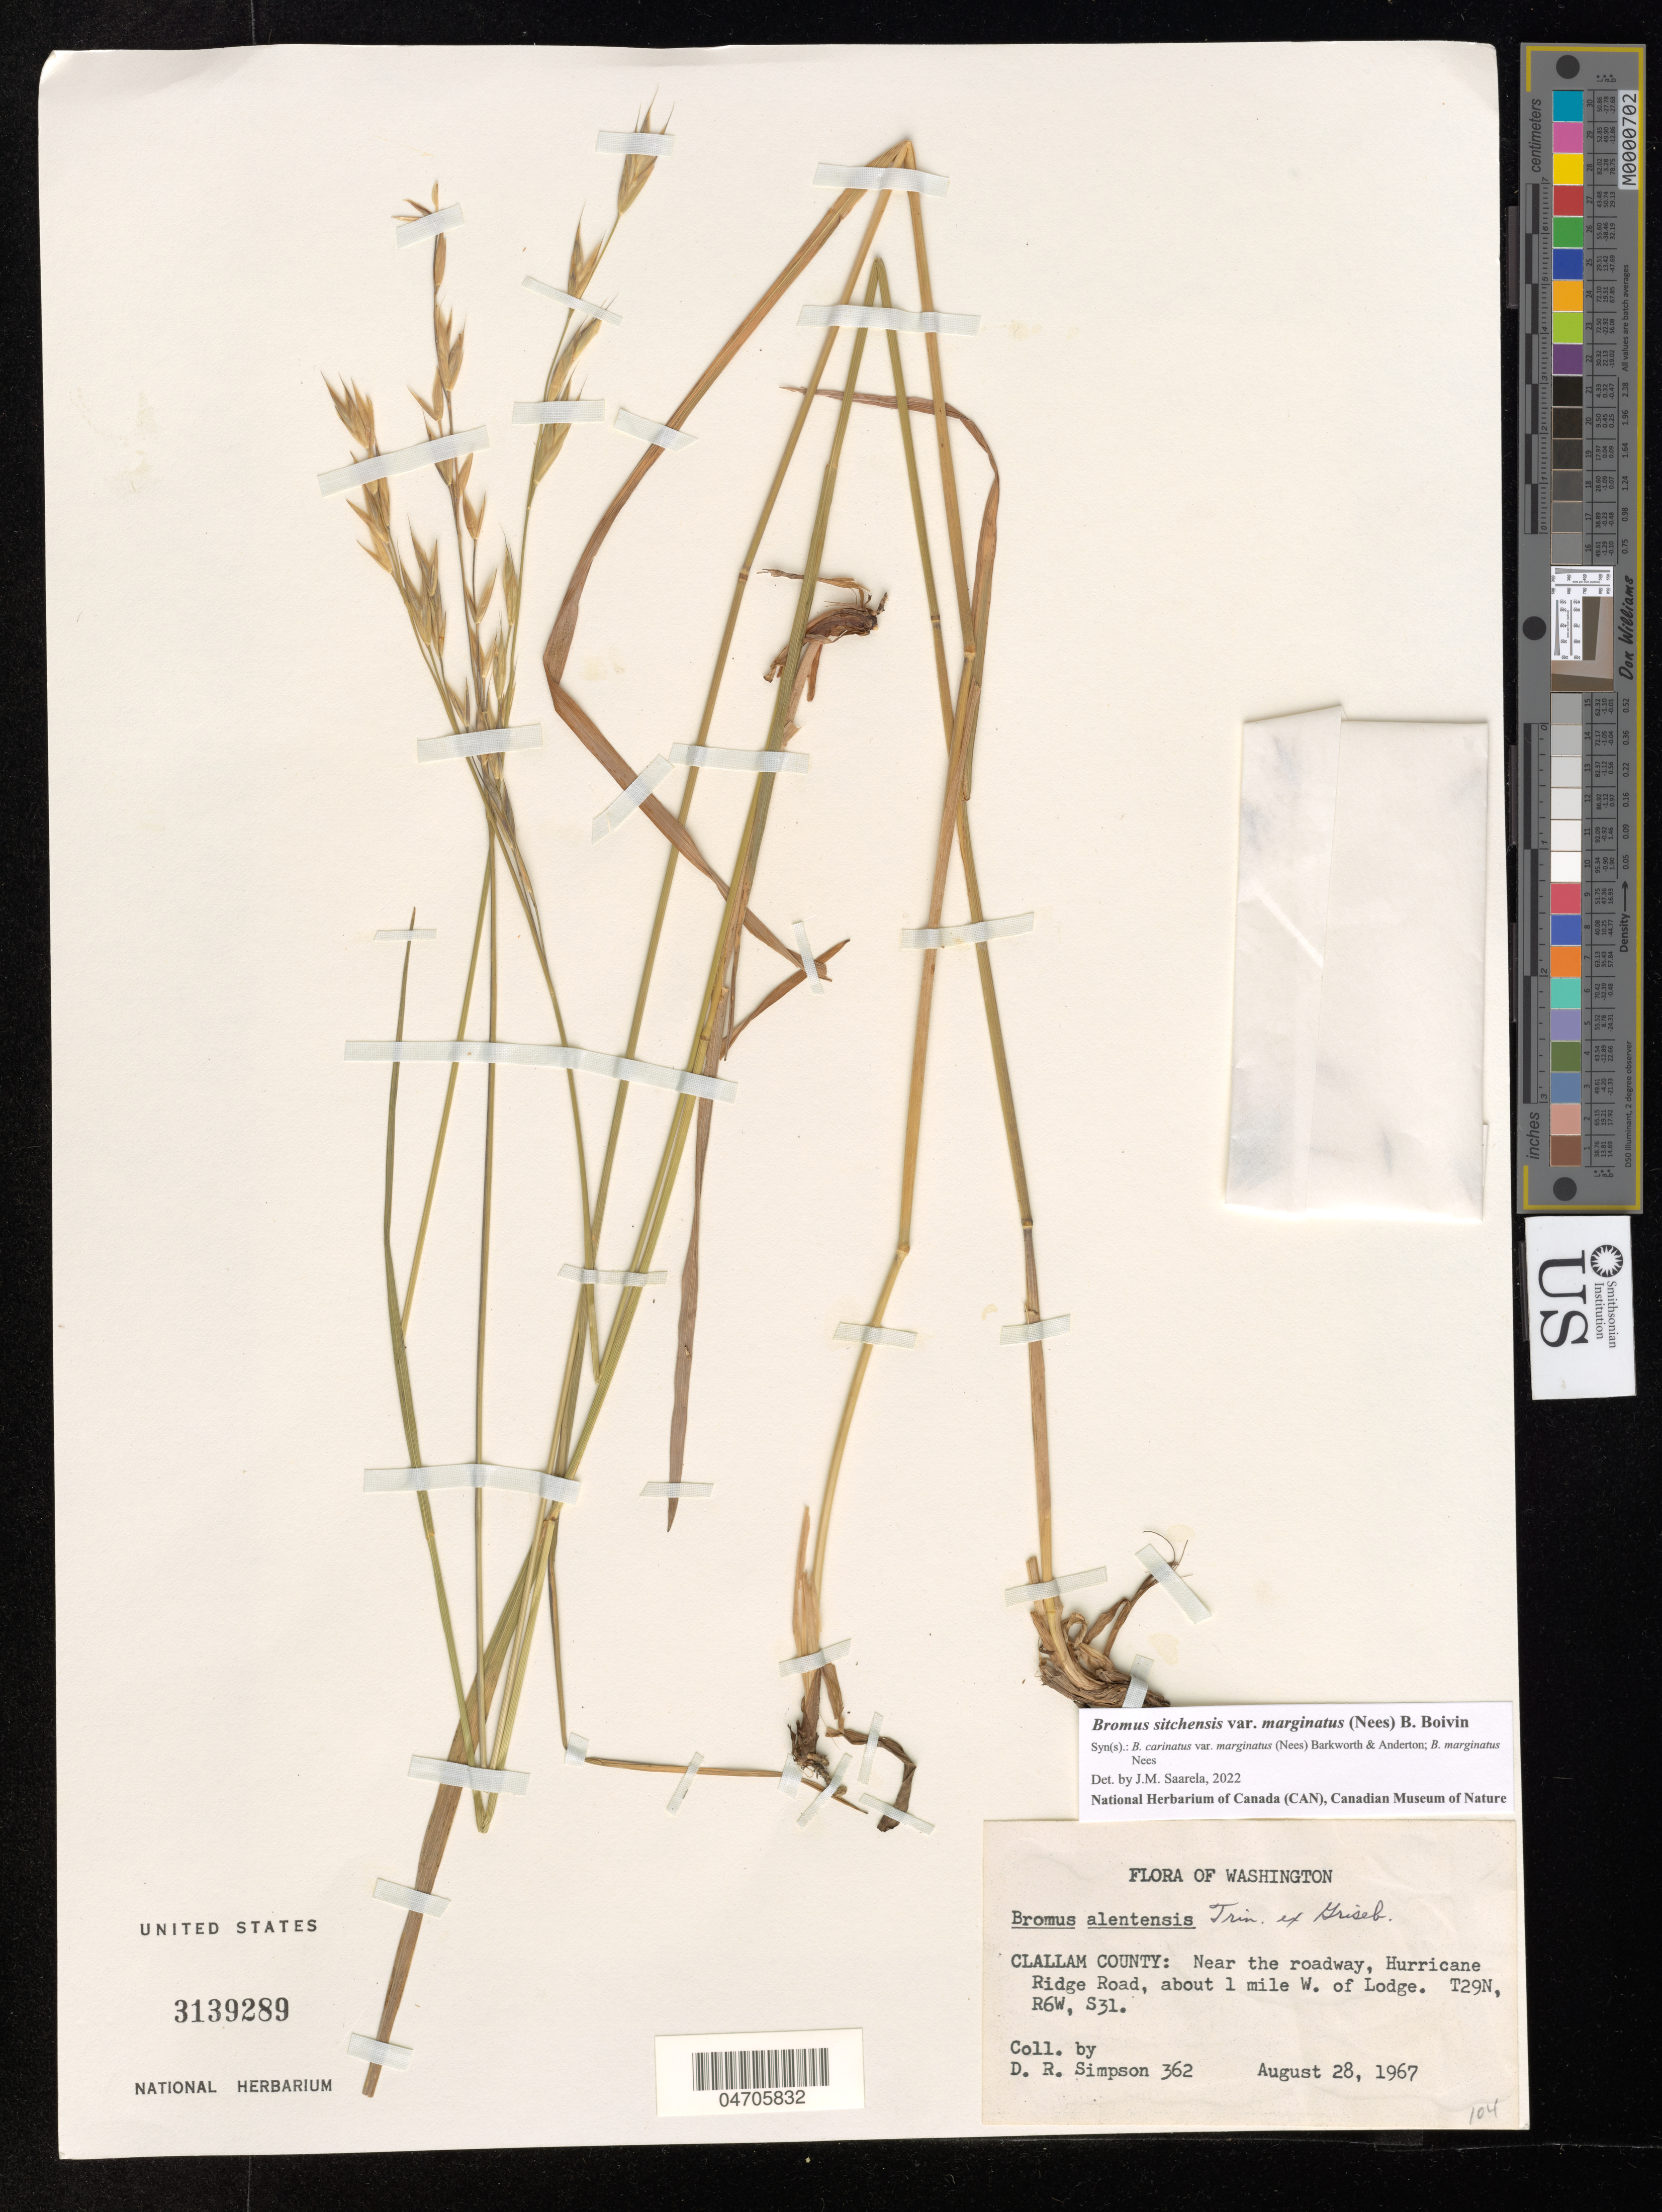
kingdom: Plantae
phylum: Tracheophyta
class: Liliopsida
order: Poales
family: Poaceae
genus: Bromus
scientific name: Bromus sitchensis var. polyanthus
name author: (Scribn. ex Shear) R.E. Brainerd & Otting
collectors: D. R. Simpson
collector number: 362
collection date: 1967-08-28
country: United States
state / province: Washington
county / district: Clallam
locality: Clallam County: Near the roadway, Hurricane Ridge Road, about 1 mile W. of Lodge. T29N, R6W, S31.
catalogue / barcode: US 3139289